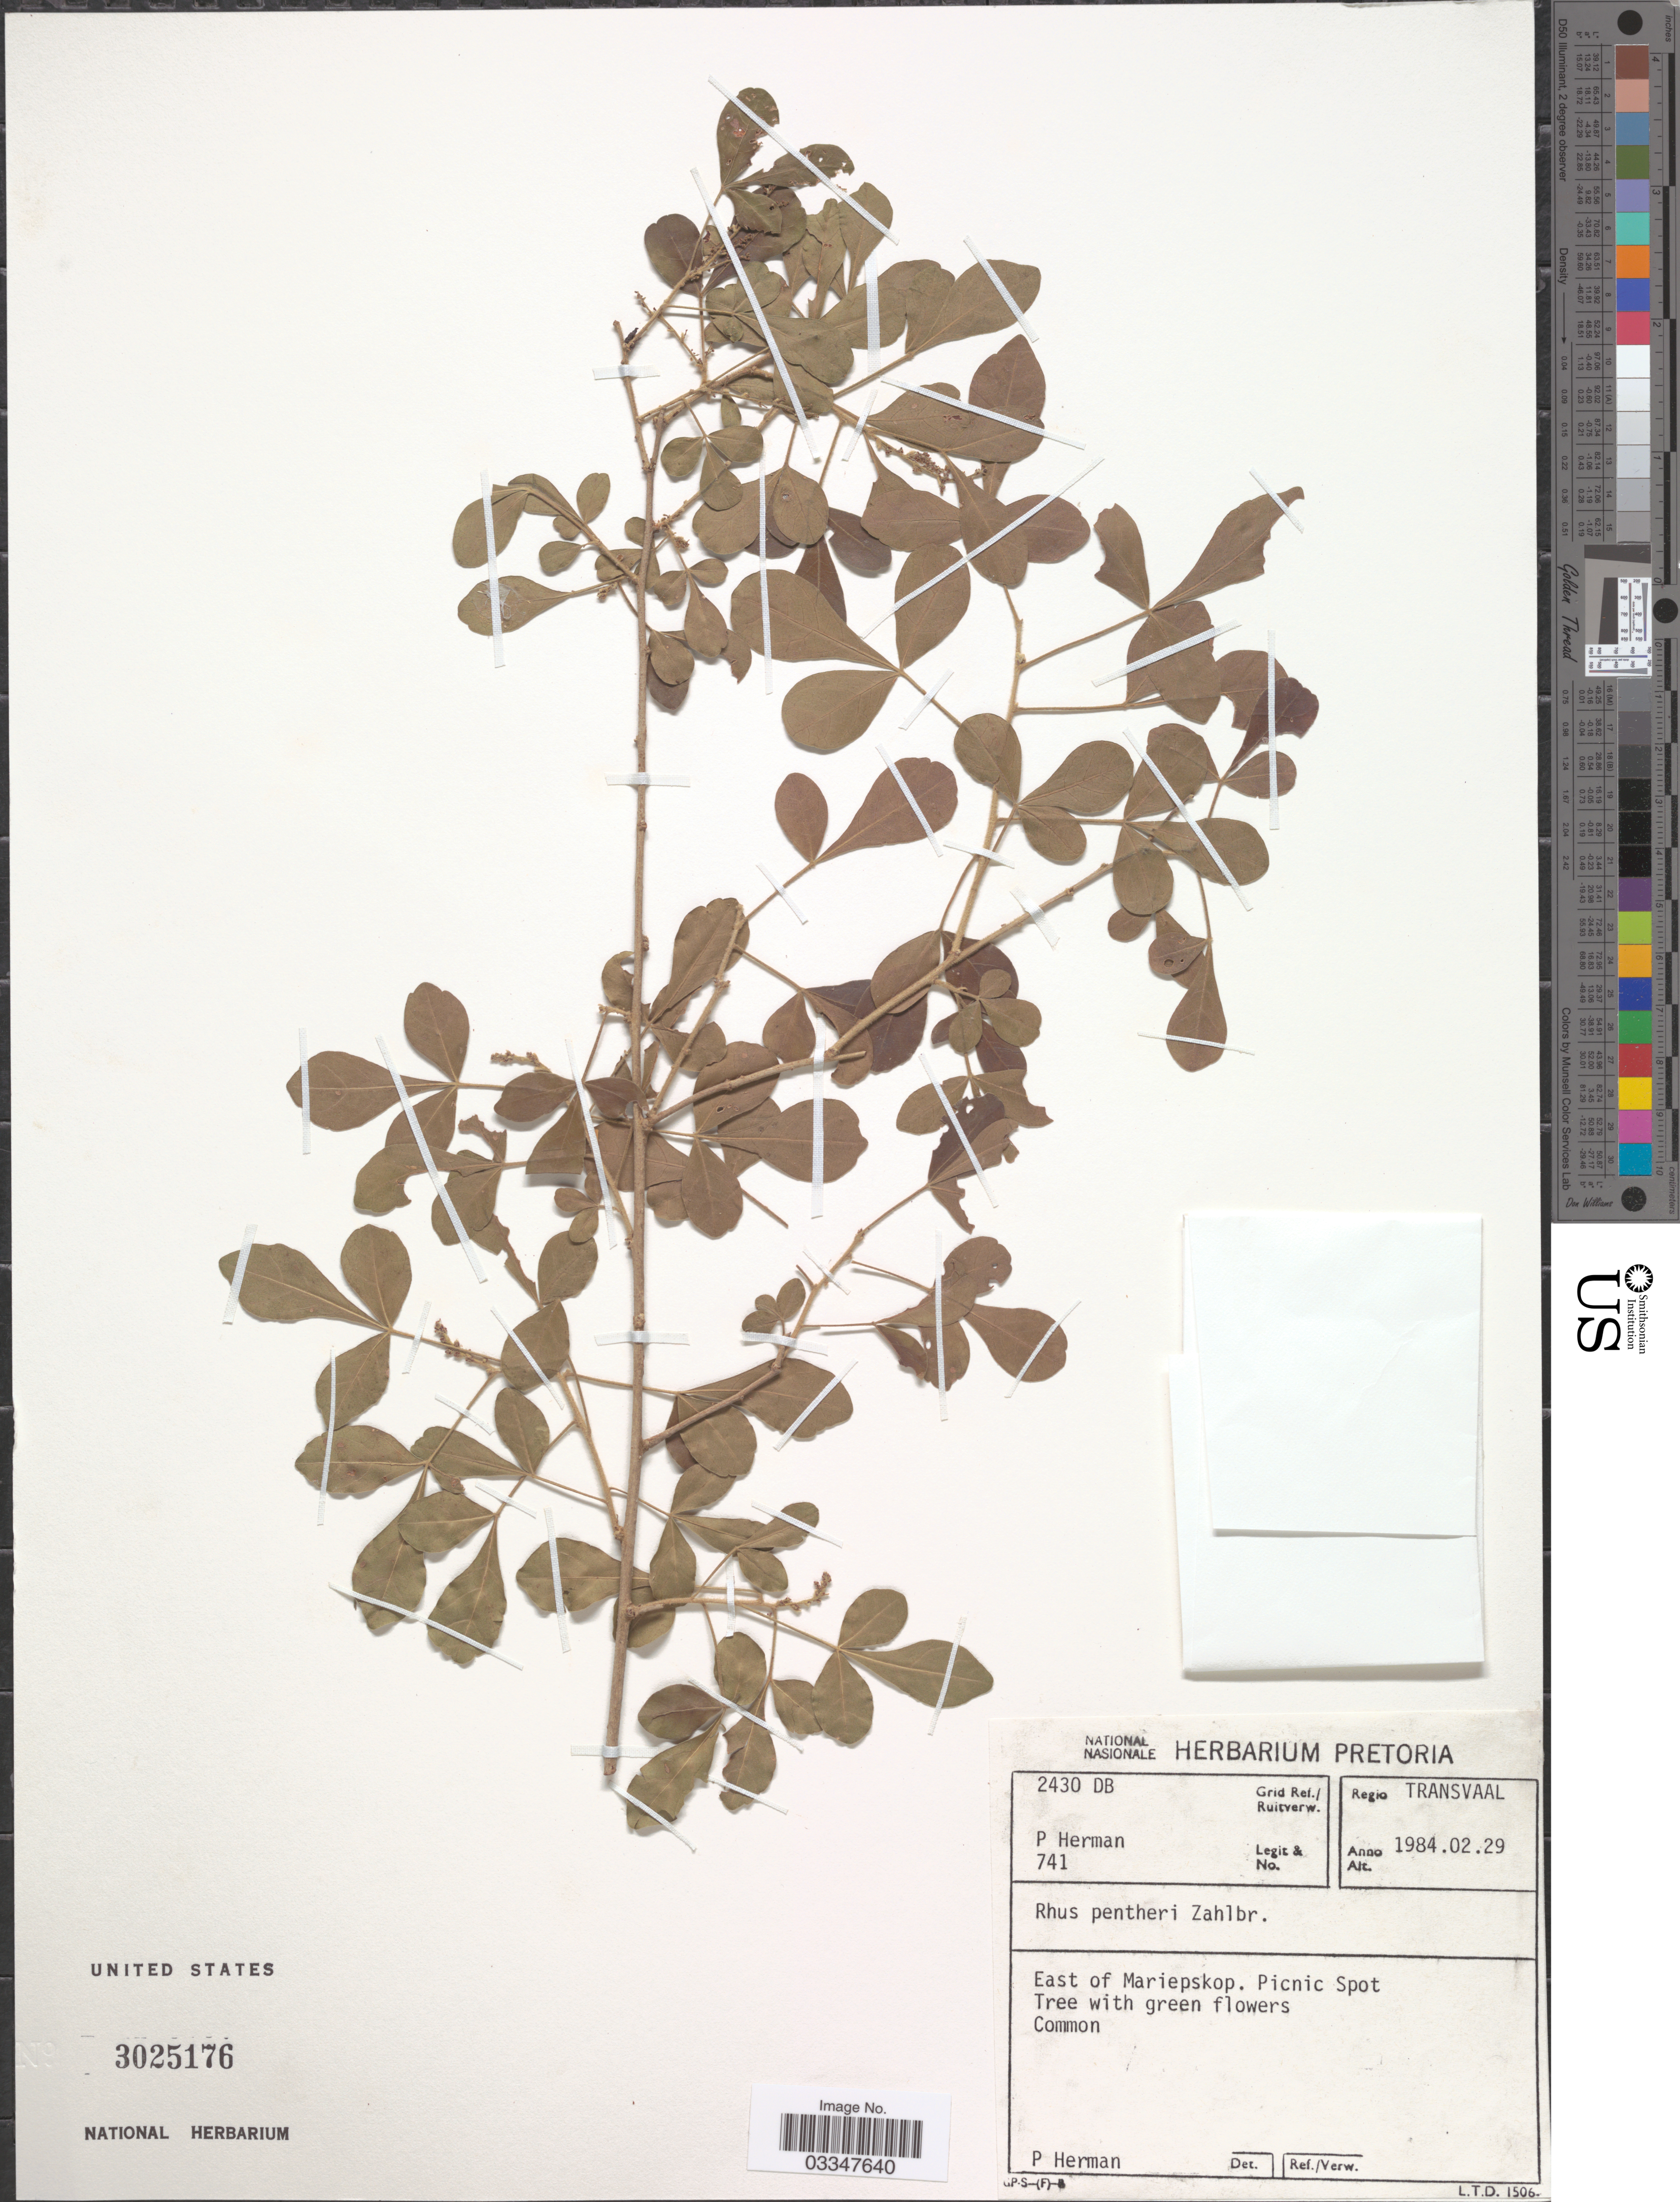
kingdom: Plantae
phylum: Tracheophyta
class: Magnoliopsida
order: Sapindales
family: Anacardiaceae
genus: Rhus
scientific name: Rhus pentheri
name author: Zahlbr.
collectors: P. Herman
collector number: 741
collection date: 1984-02-29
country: South Africa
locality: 2430 DB Grid Ref./Ruitverw. Regio Transvaal. East of Mariepskop.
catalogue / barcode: US 3025176